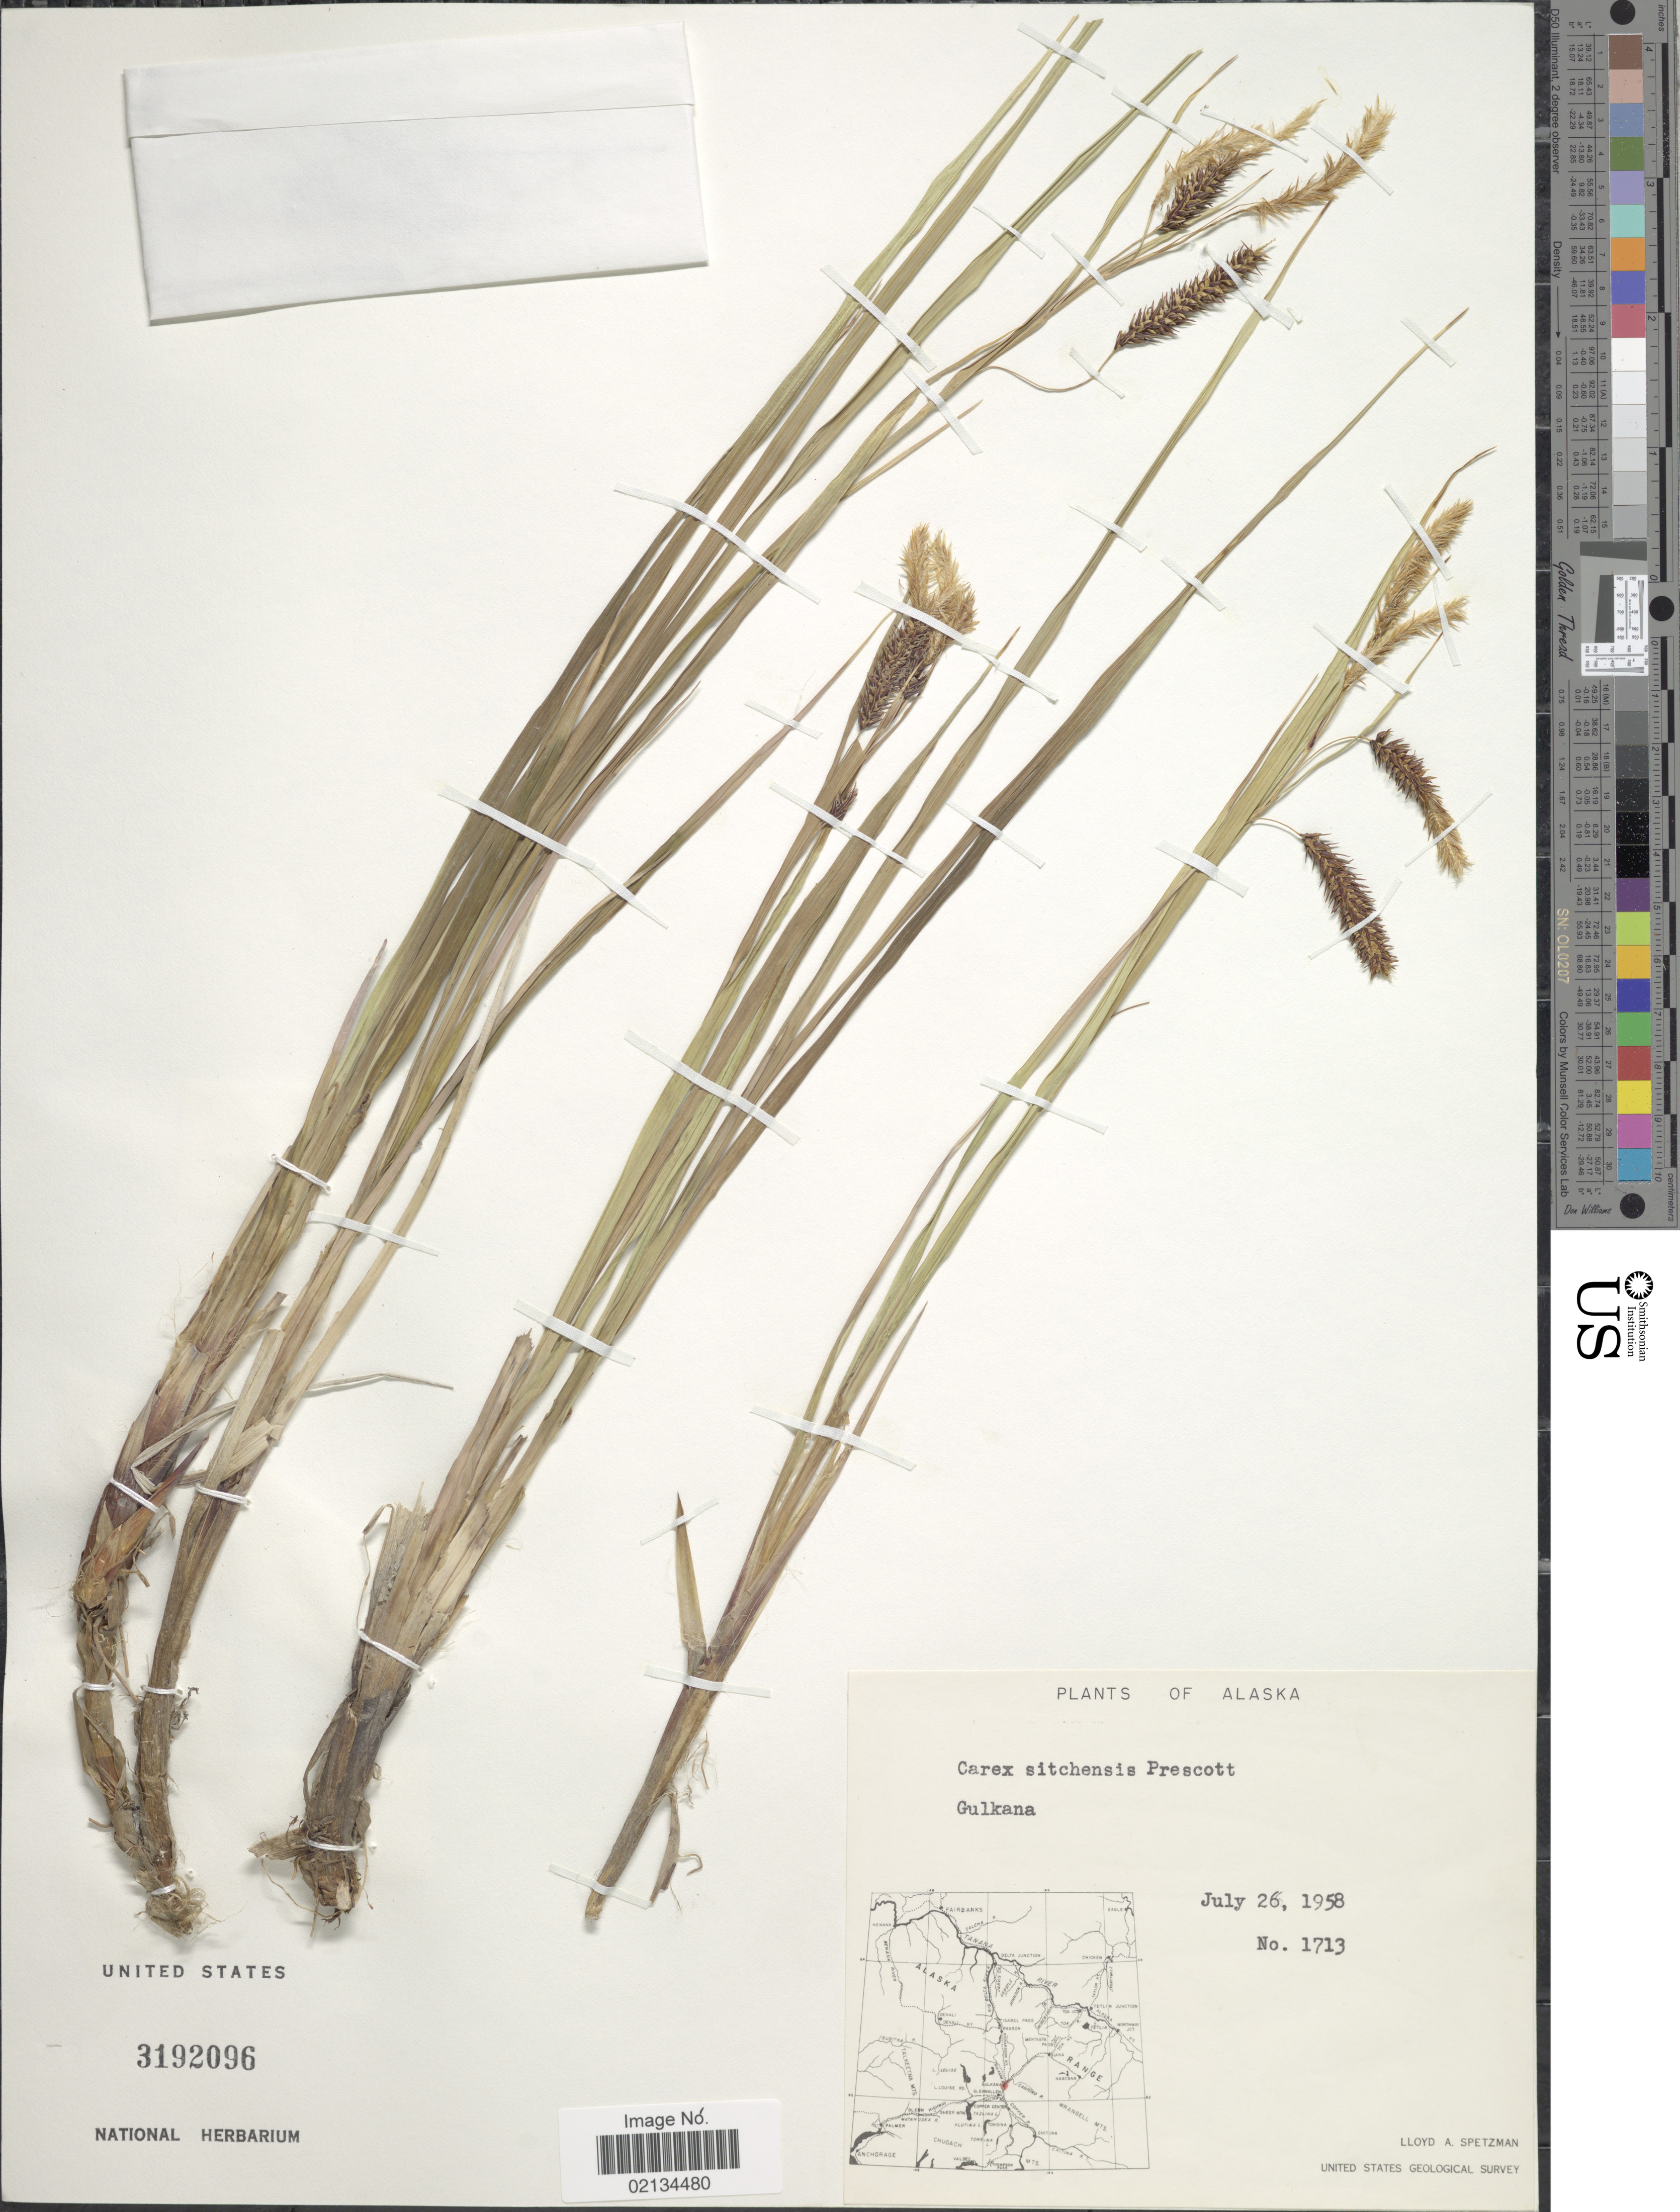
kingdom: Plantae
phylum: Tracheophyta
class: Liliopsida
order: Poales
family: Cyperaceae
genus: Carex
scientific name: Carex aquatilis var. dives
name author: (Holm) Kük.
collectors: L. Spetzman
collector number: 1713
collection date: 1958-07-26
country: United States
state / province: Alaska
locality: Gulkana.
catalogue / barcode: US 3192096